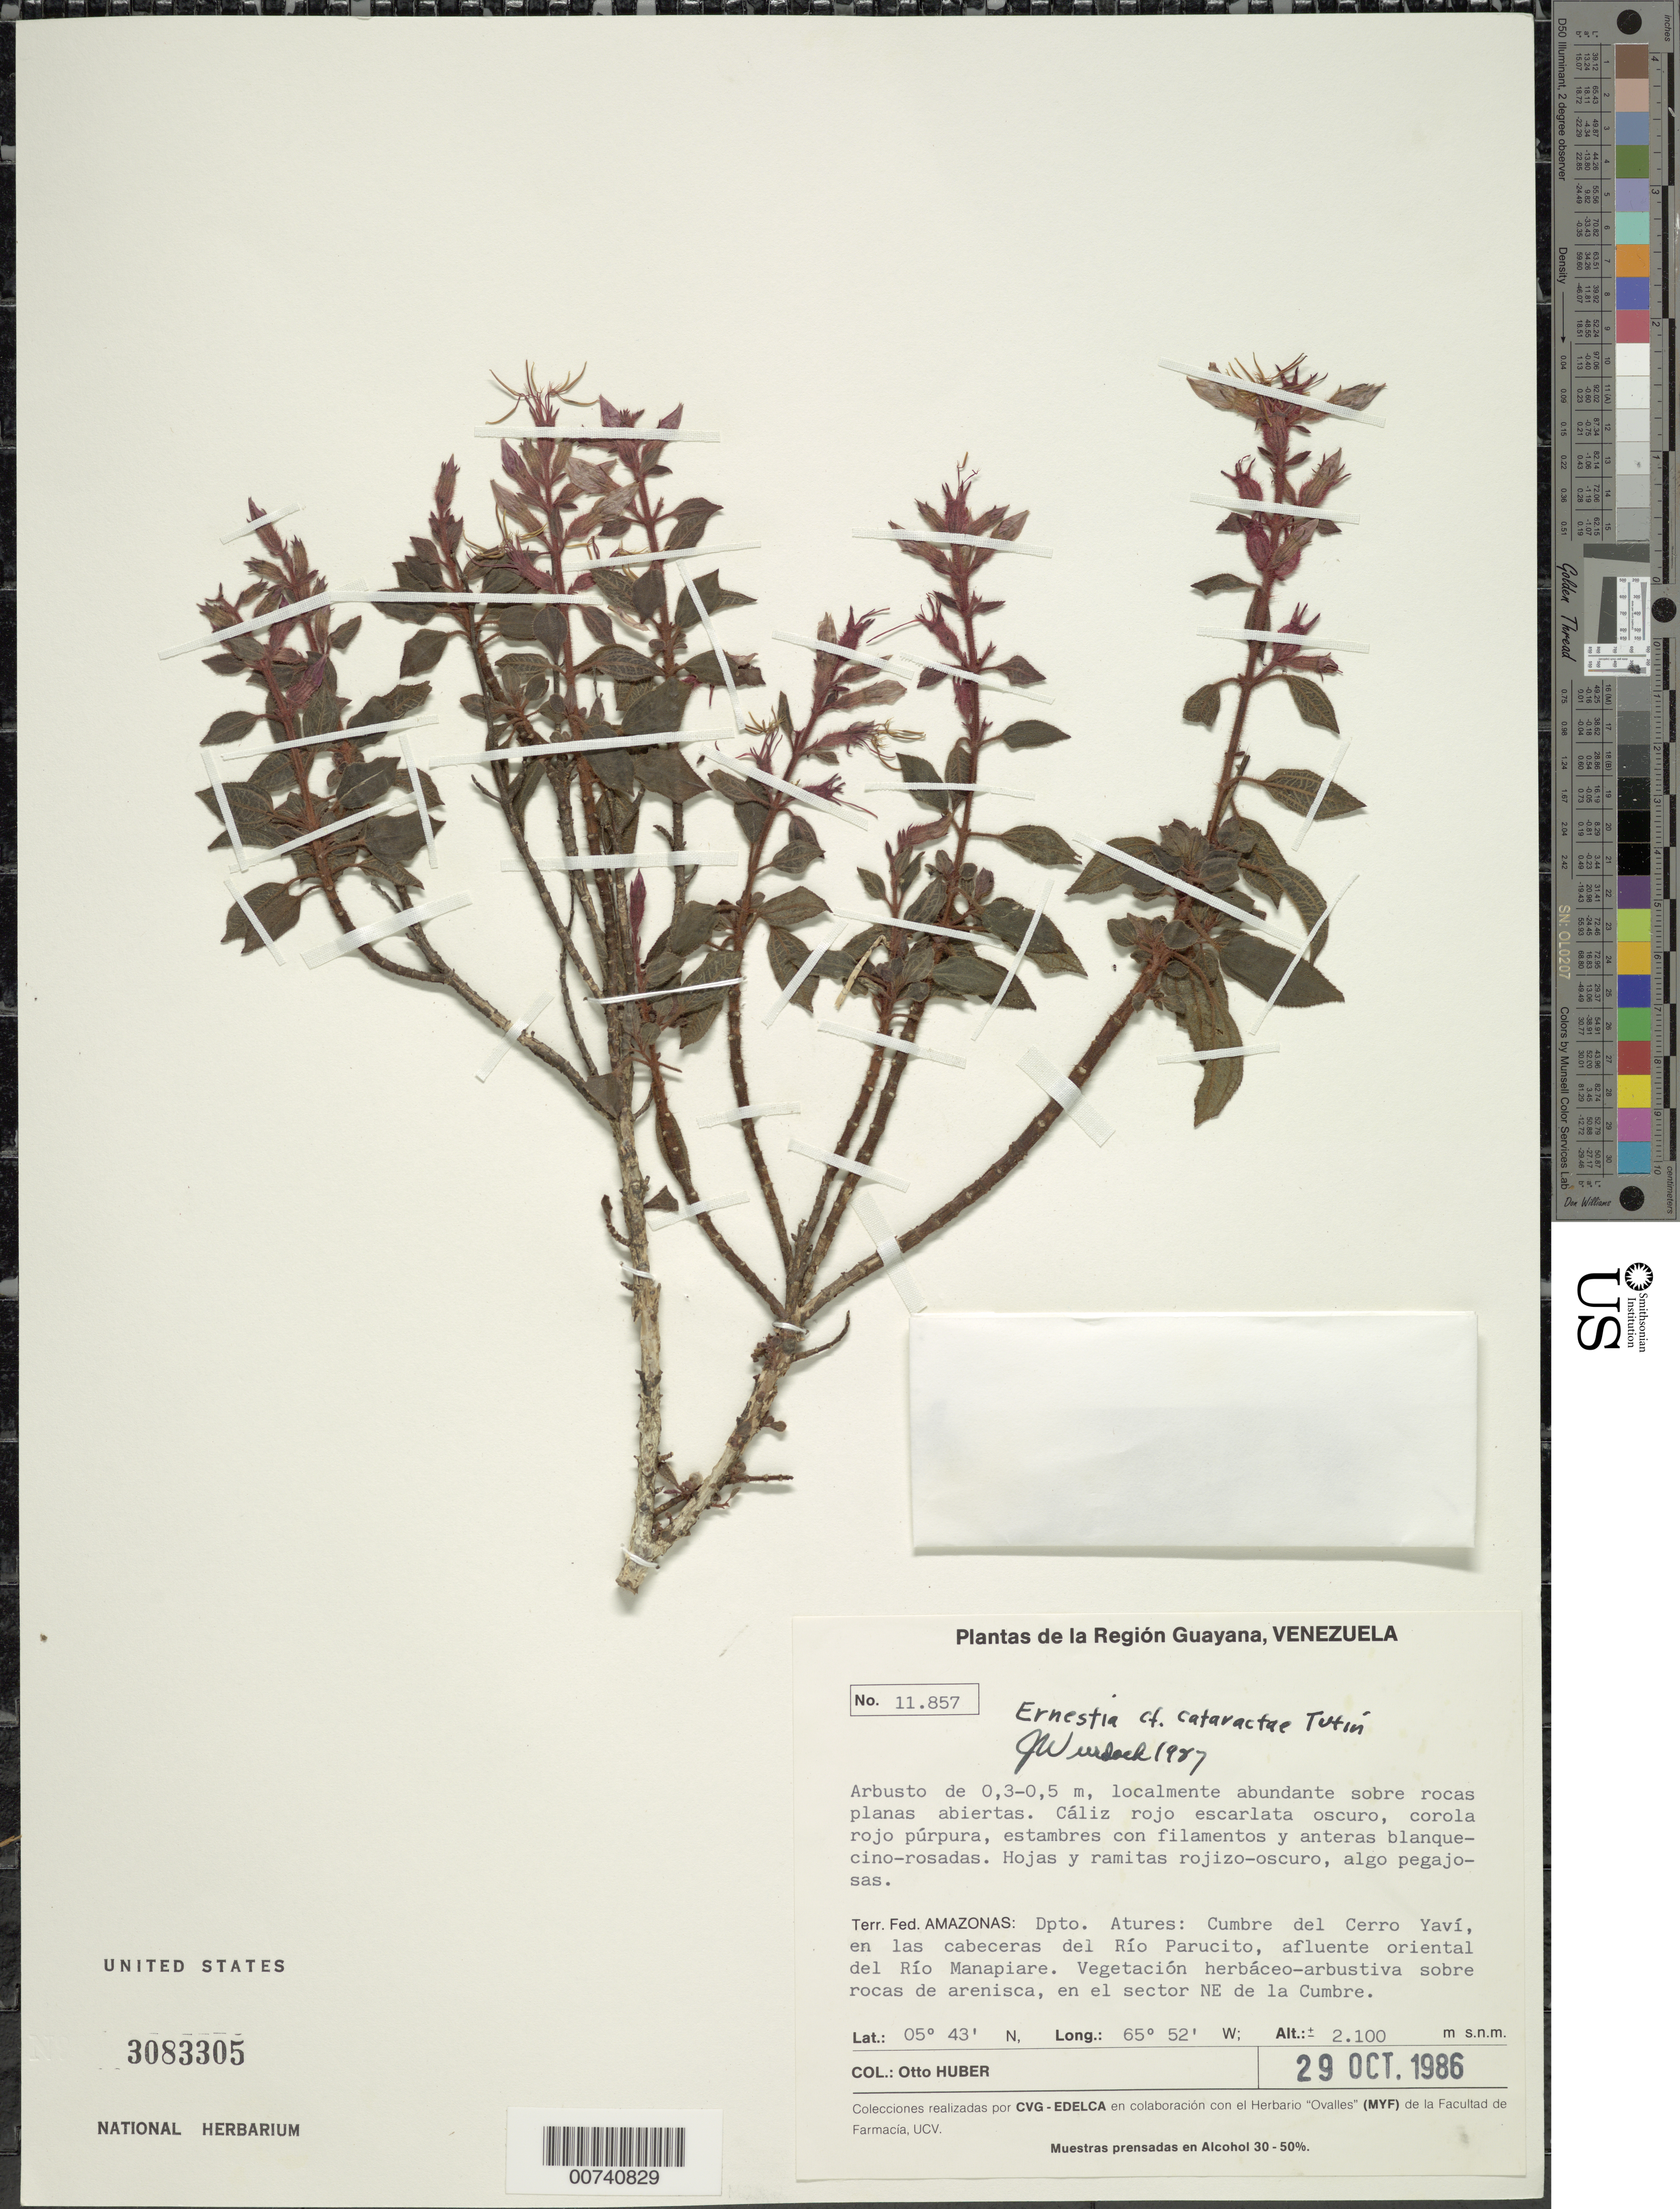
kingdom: Plantae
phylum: Tracheophyta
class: Magnoliopsida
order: Myrtales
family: Melastomataceae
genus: Ernestia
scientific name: Ernestia pullei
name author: Gleason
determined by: Nunes, D.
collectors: O. Huber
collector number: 11857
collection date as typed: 29-Oct-86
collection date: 1986-10-29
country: Venezuela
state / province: Amazonas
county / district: Atures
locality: Cerro Yaví, Río Parucito (affl. Río Manapiare)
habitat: Sobre rocas planas abiertas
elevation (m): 2100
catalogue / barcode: US 3083305